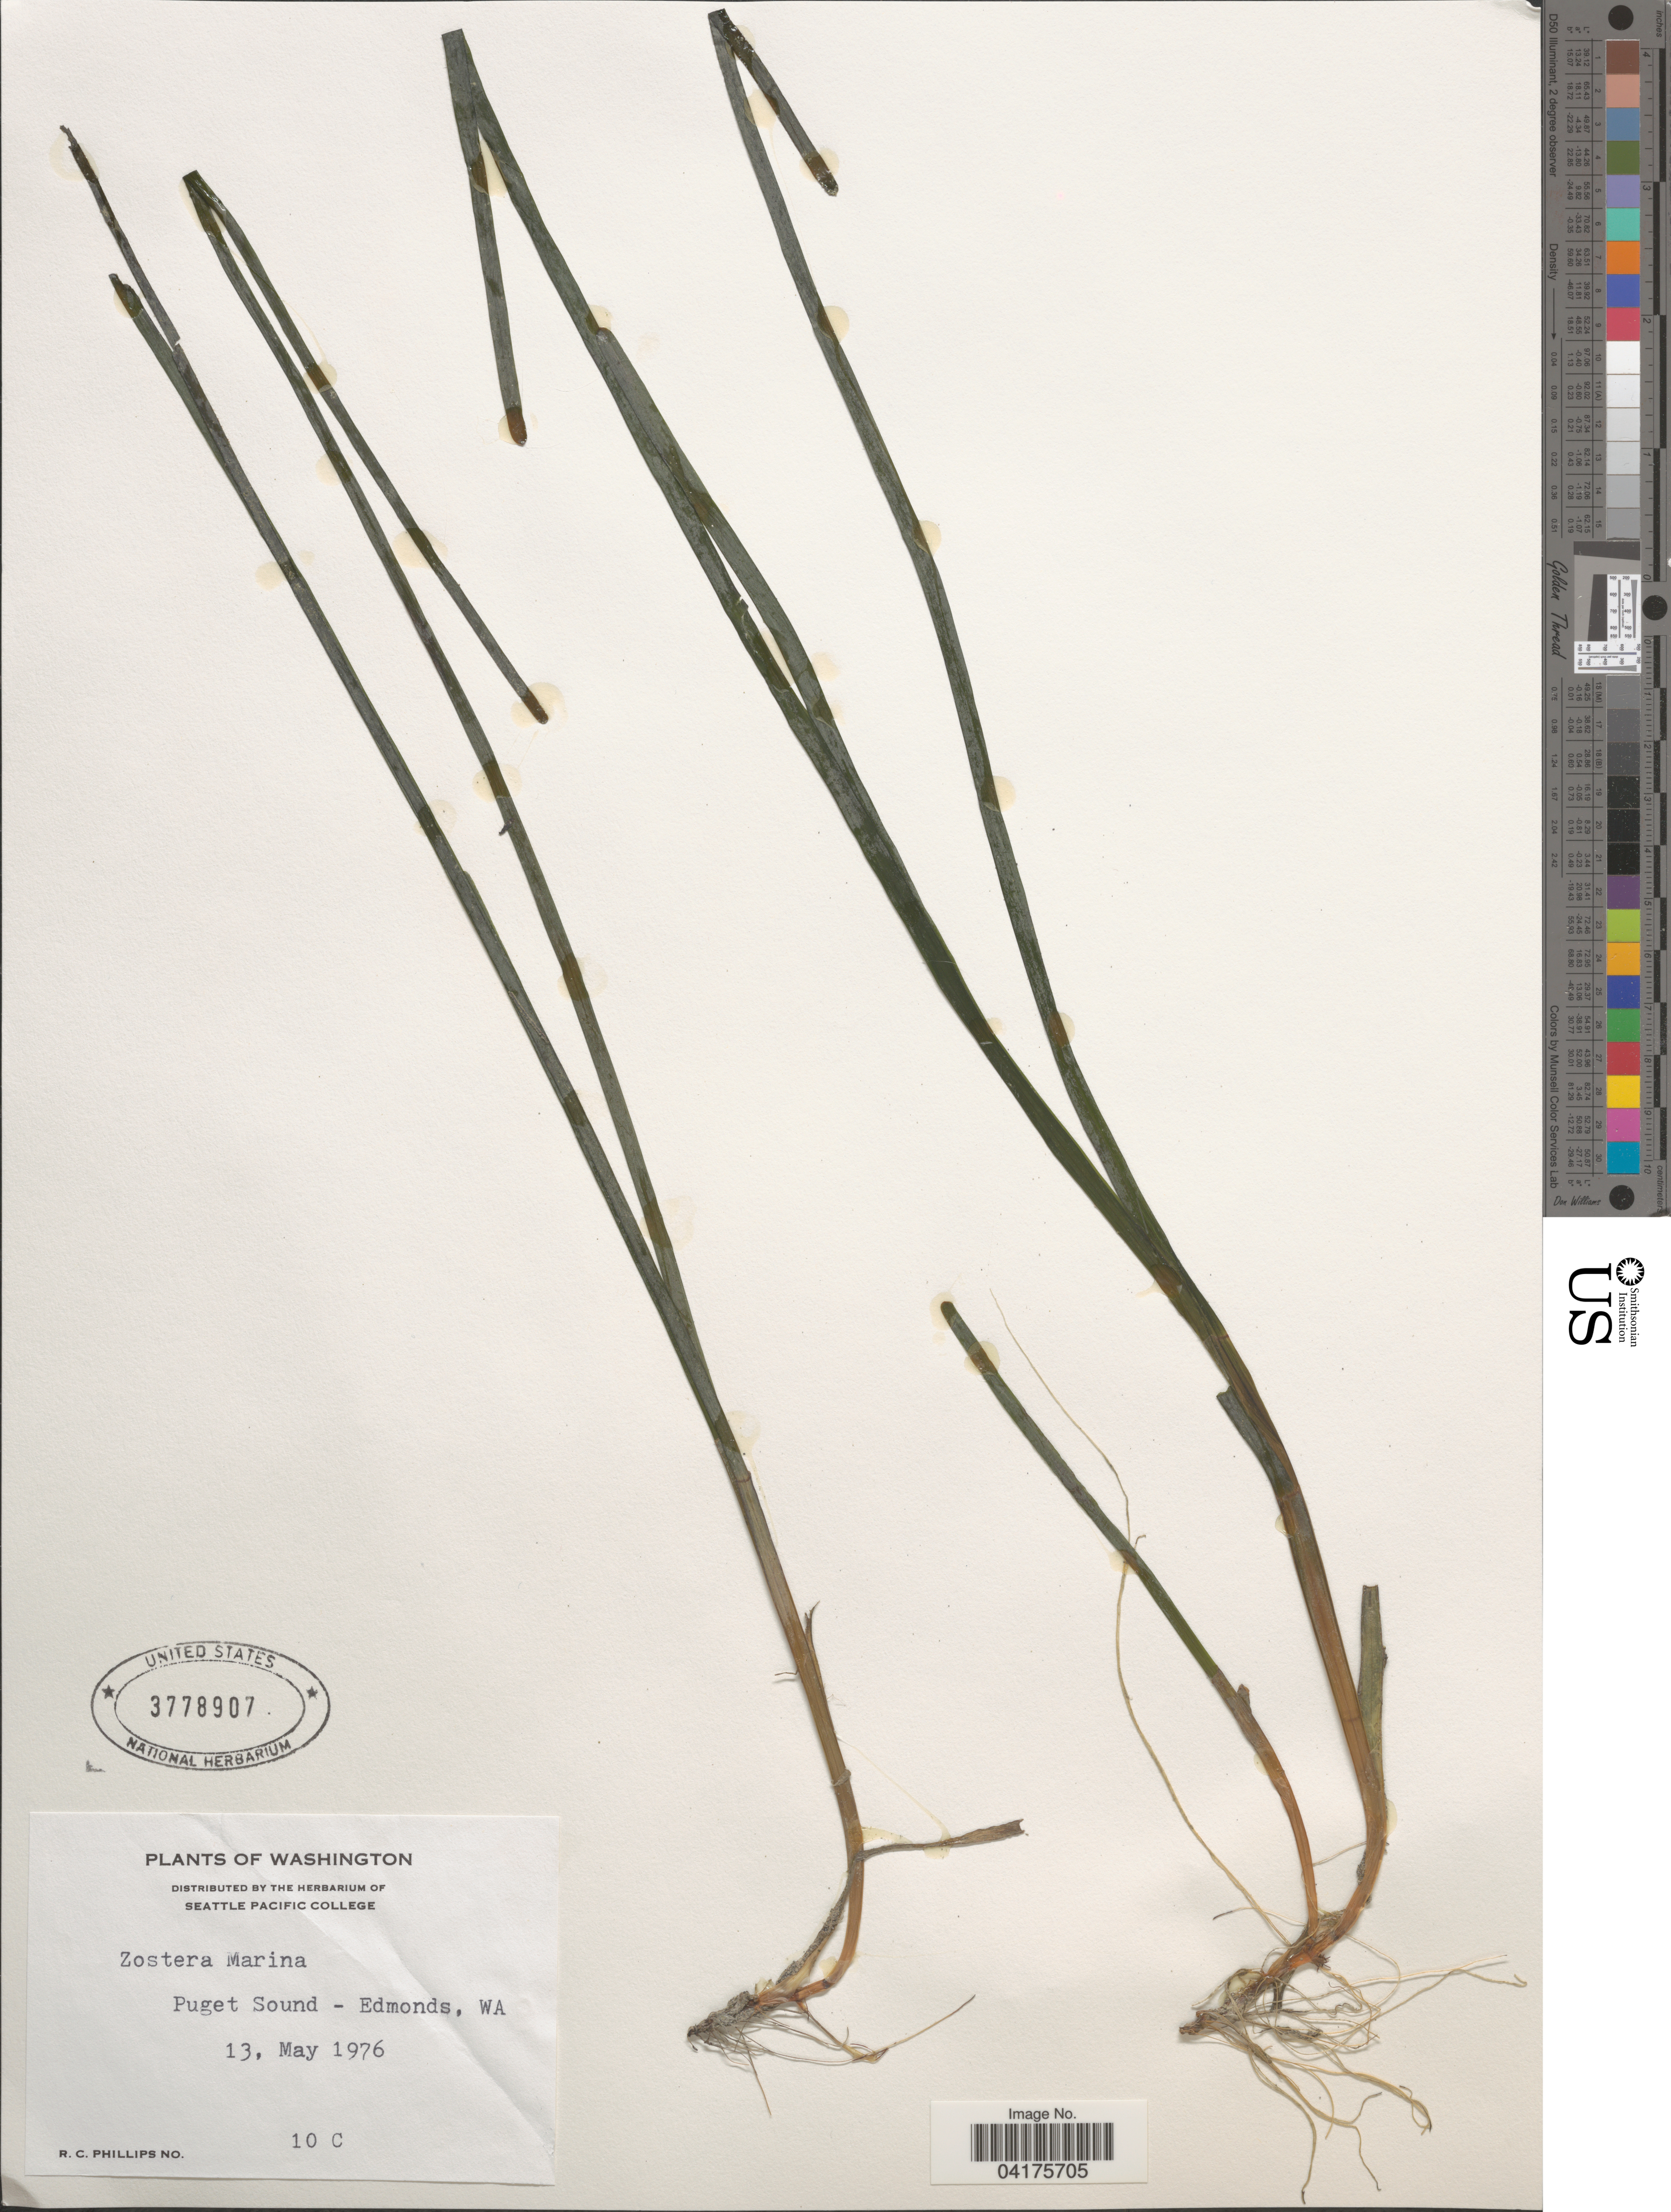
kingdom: Plantae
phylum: Tracheophyta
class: Liliopsida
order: Alismatales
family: Zosteraceae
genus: Zostera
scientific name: Zostera marina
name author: L.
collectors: R. C. Phillips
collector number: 10C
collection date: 1976-05-13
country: United States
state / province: Washington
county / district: King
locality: Puget Sound - Edmonds.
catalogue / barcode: US 3778907